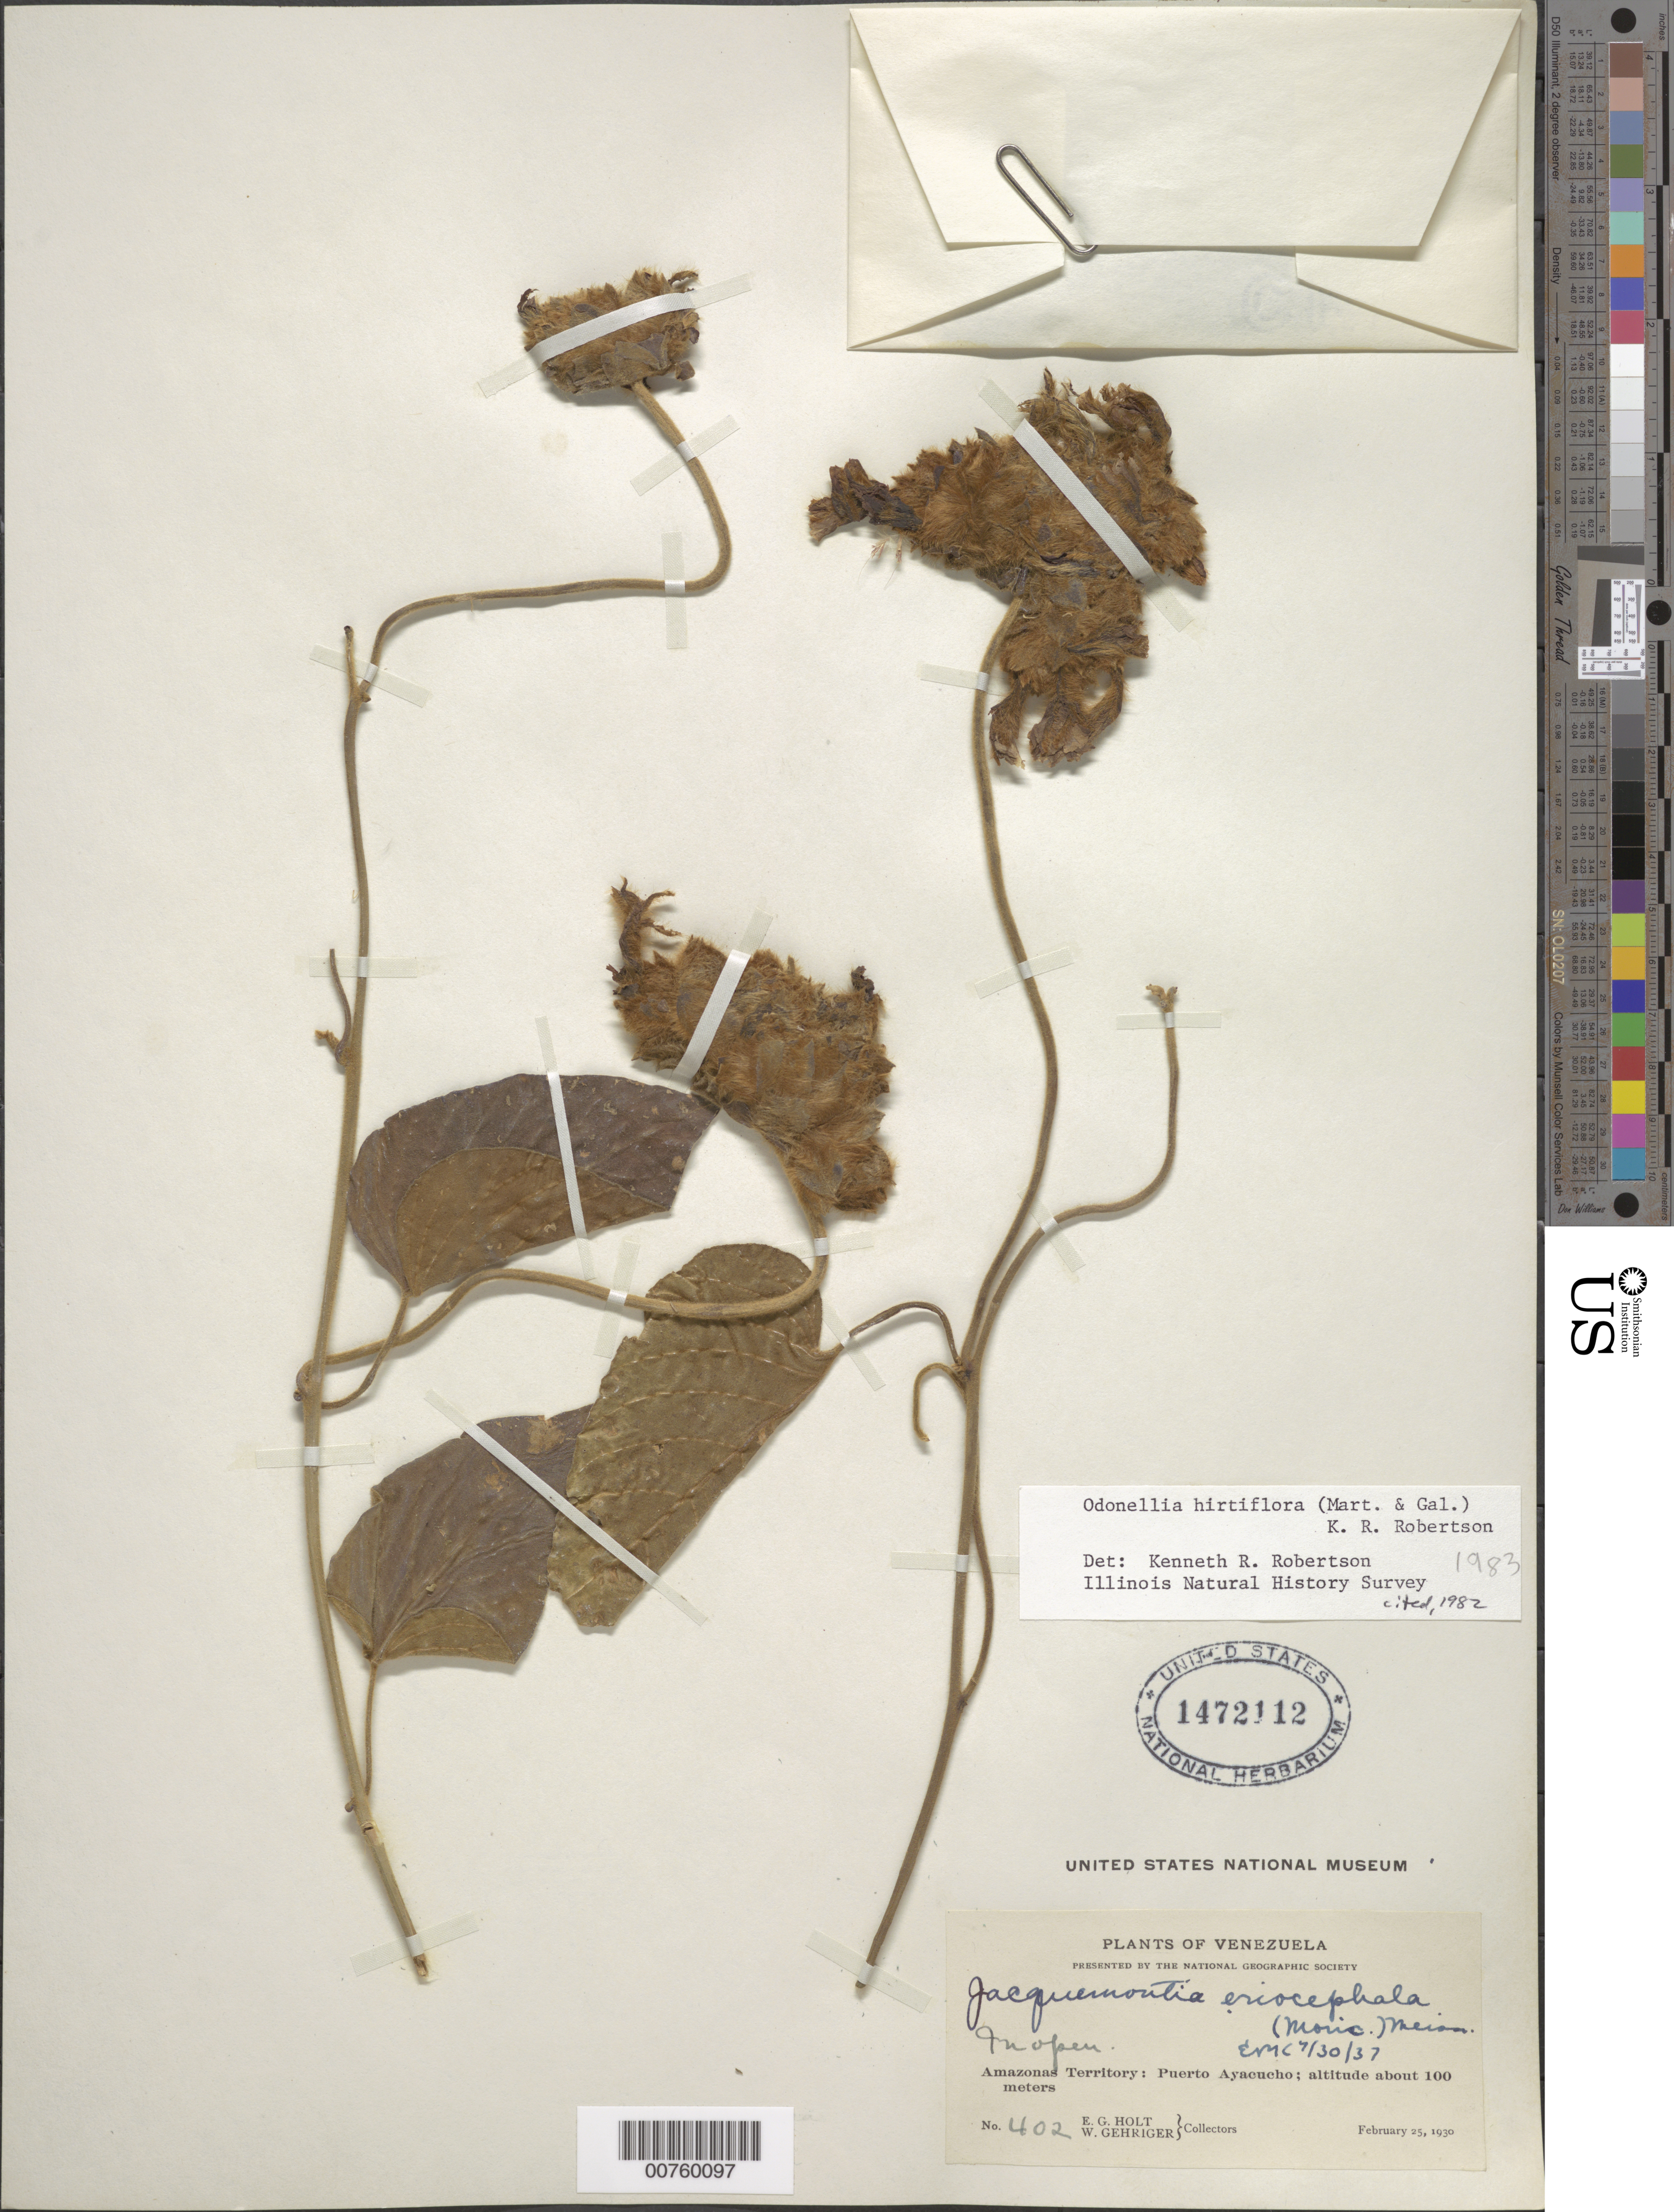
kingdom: Plantae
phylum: Tracheophyta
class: Magnoliopsida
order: Solanales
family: Convolvulaceae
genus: Odonellia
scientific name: Odonellia hirtiflora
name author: (M. Martens & Galeotti) K.R. Robertson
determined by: Robertson, K. R.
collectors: E. Holt & W. Gehriger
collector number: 402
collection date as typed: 25-Feb-30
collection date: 1930-02-25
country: Venezuela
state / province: Amazonas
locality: Puerto Ayacucho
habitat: In open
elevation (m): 100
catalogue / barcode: US 1472112